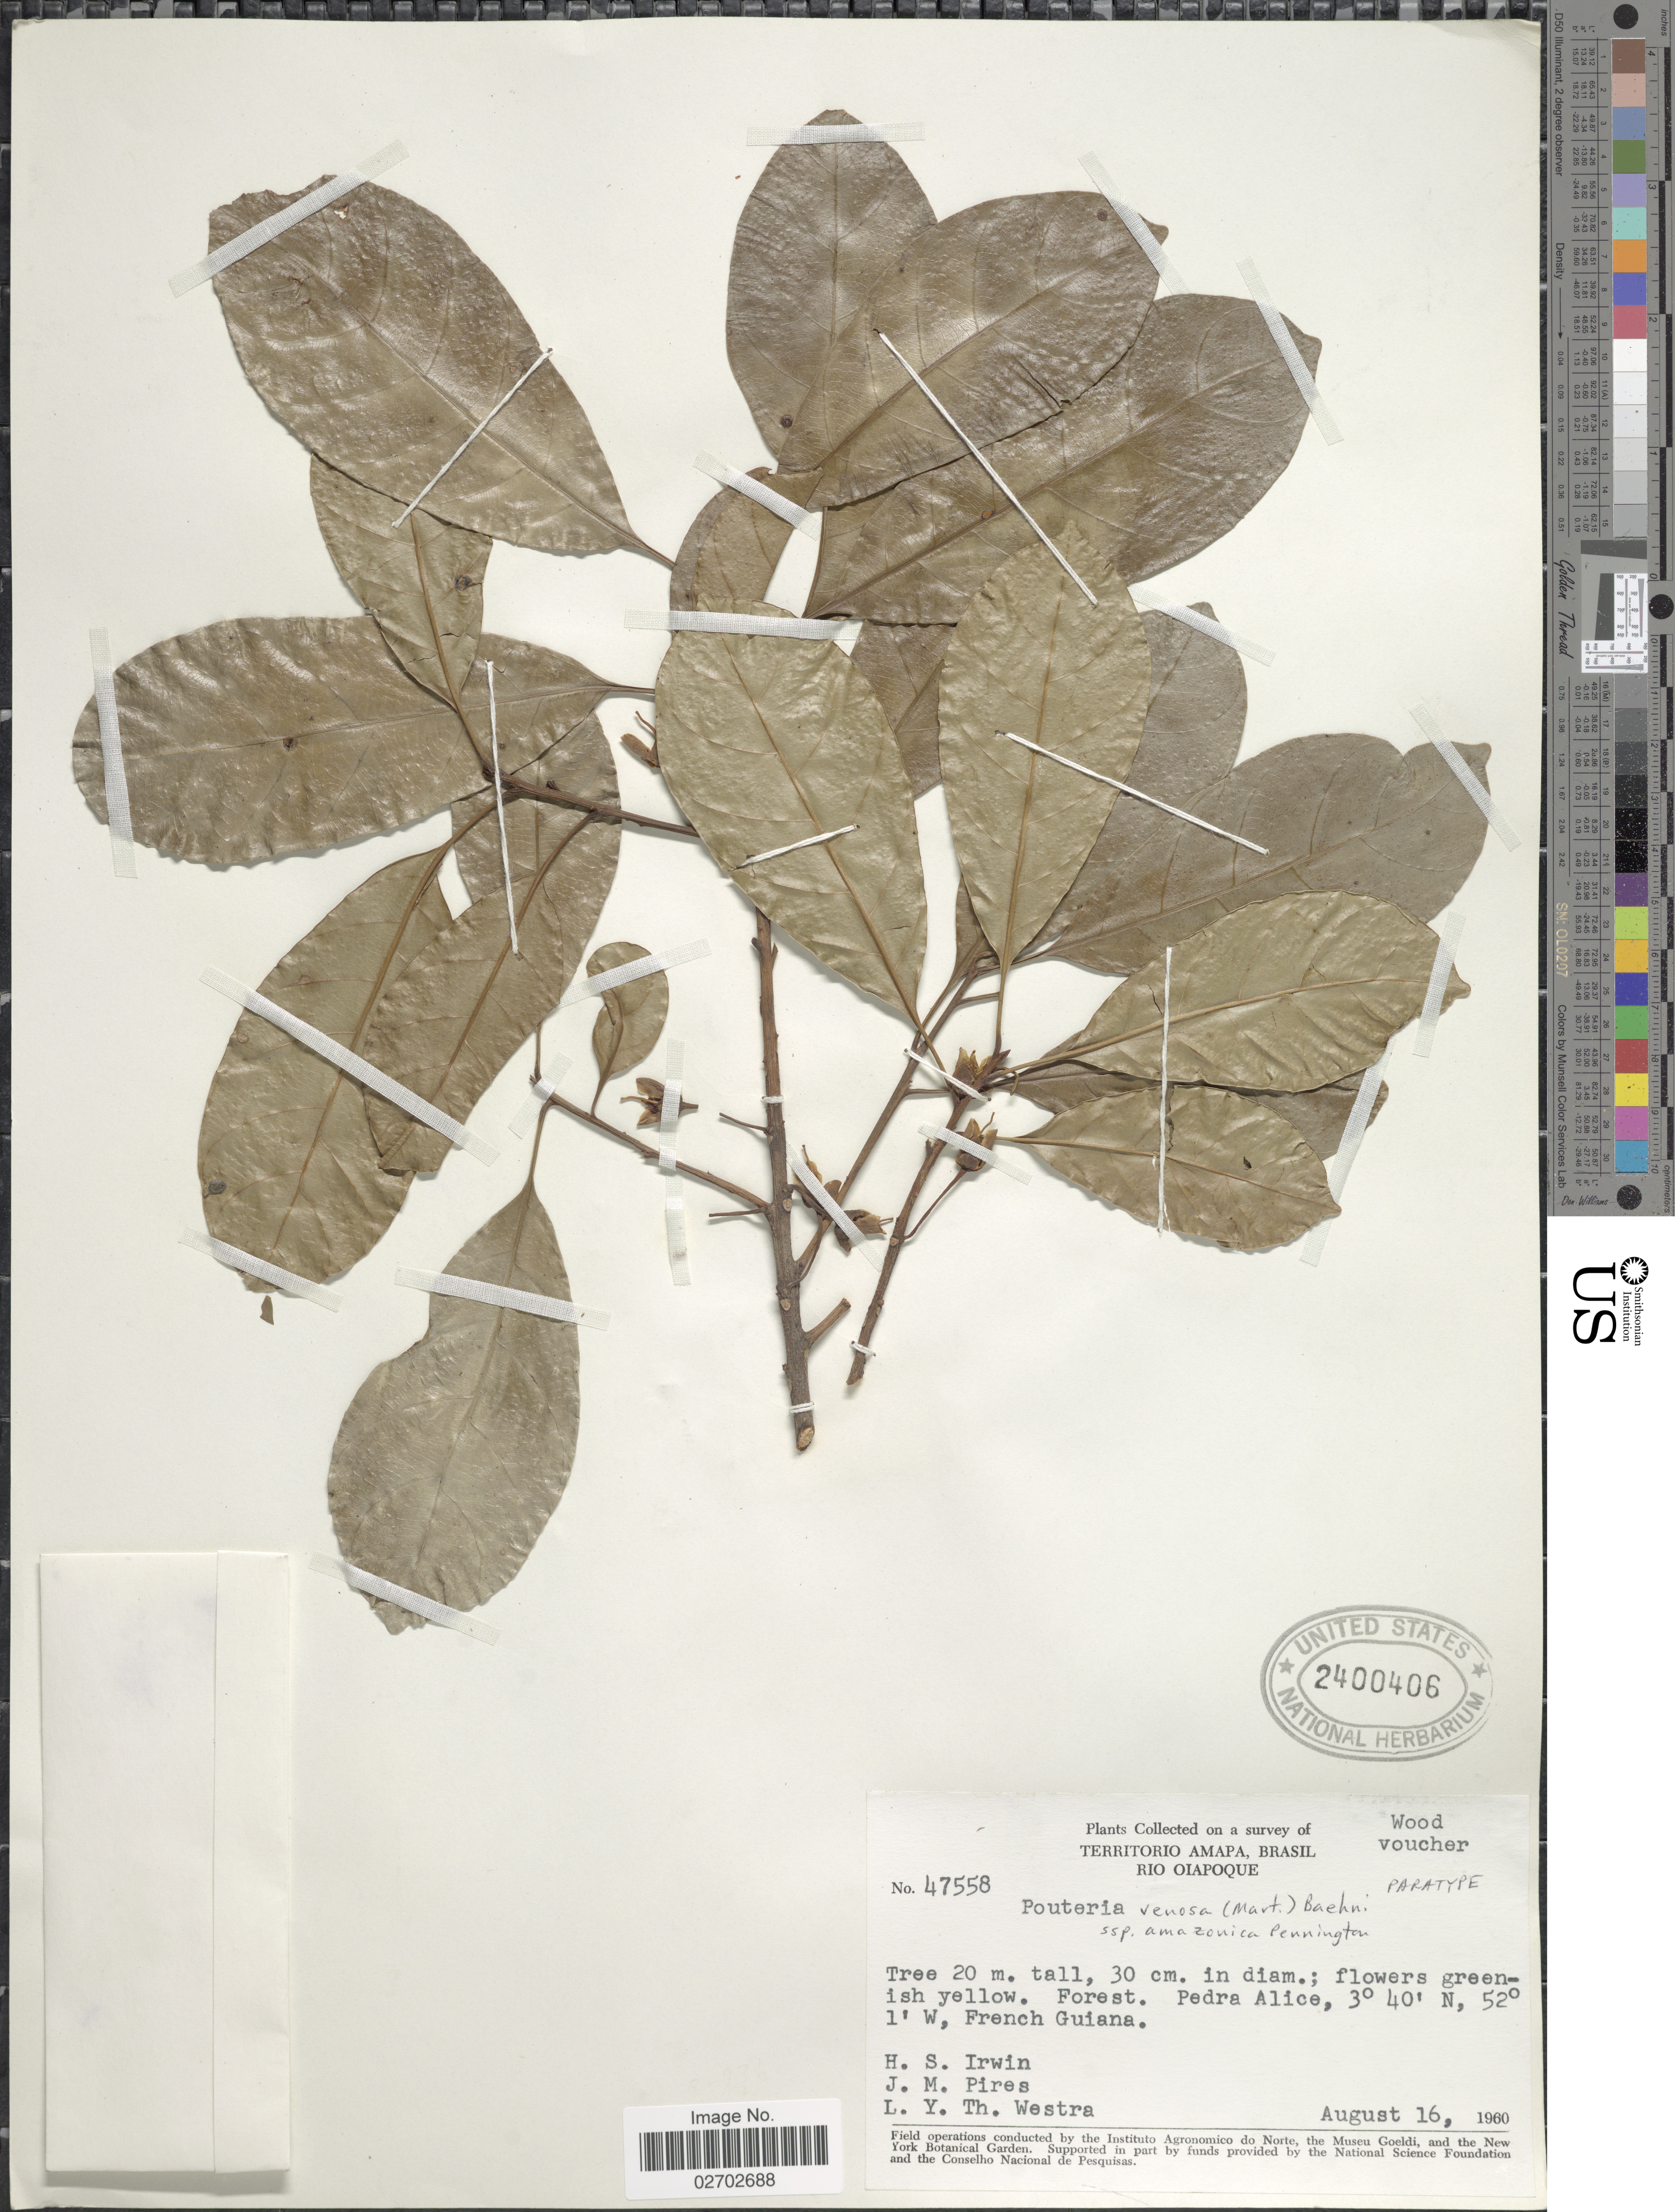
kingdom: Plantae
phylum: Tracheophyta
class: Magnoliopsida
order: Ericales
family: Sapotaceae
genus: Pouteria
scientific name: Pouteria venosa subsp. amazonica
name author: T.D. Penn.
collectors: H. Irwin, J. M. Pires & L. Y. T. Westra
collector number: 47558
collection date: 1960-08-16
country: French Guiana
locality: Pedra Alice.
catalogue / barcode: US 2400406